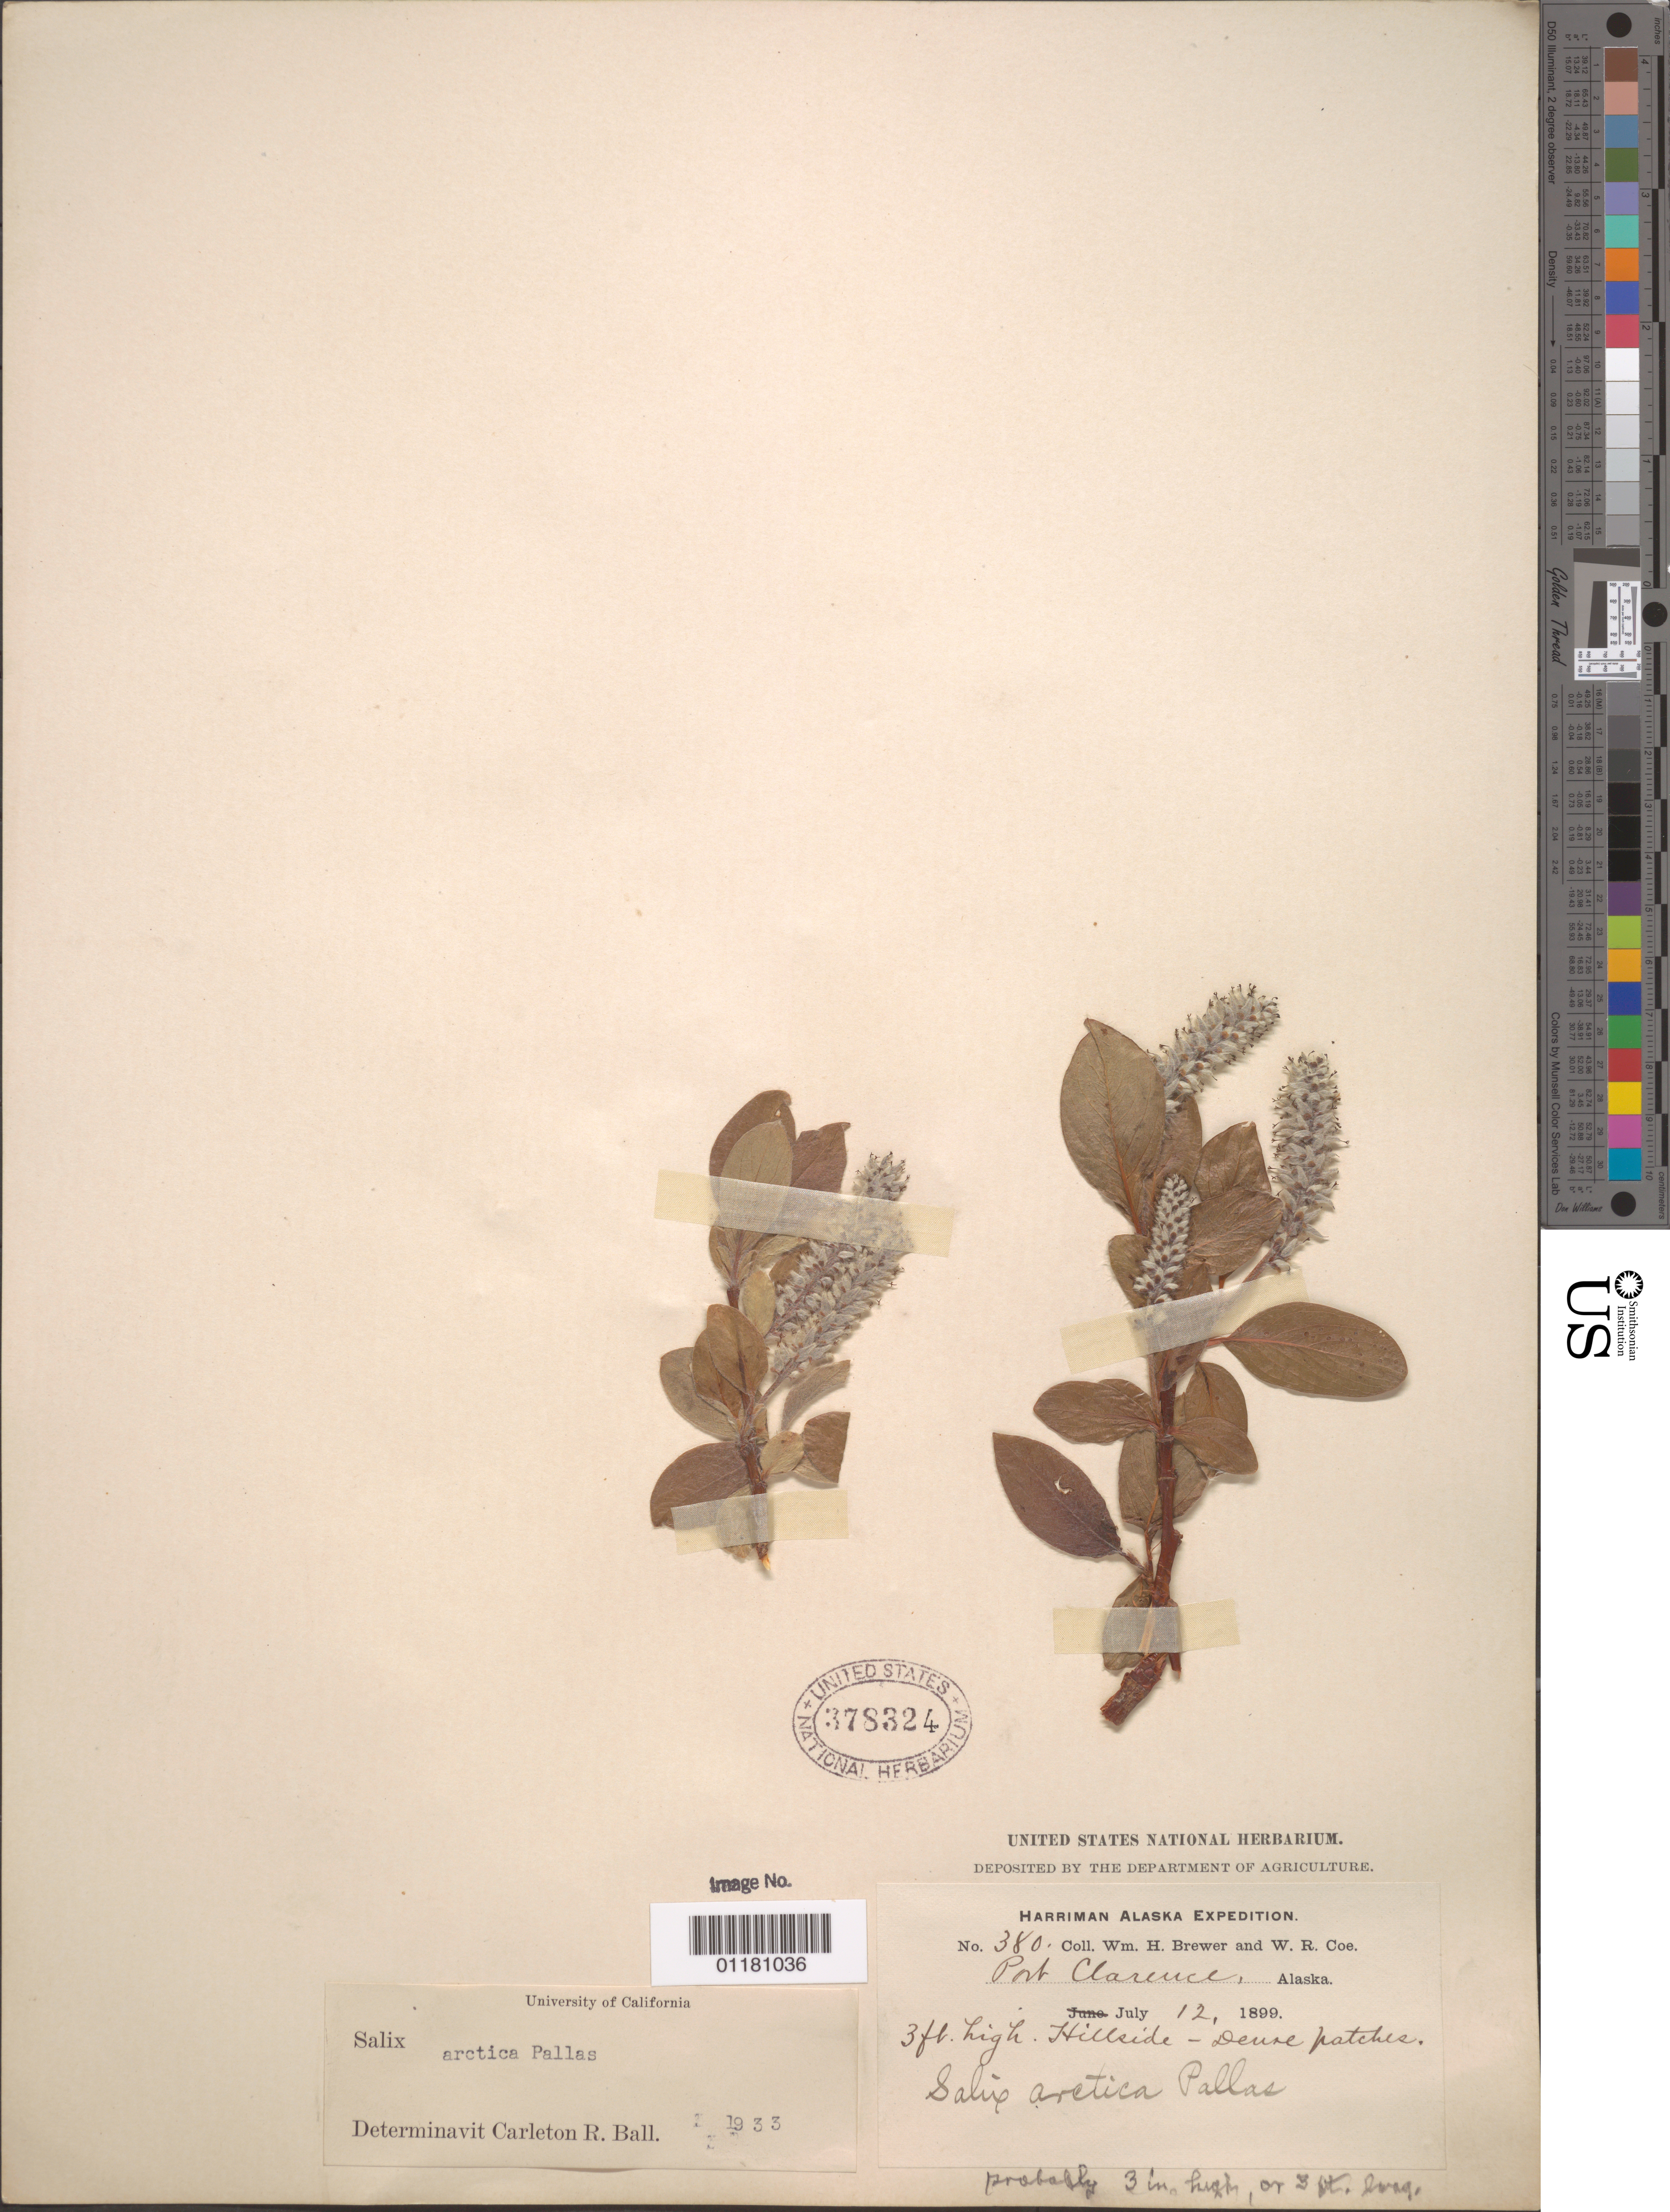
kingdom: Plantae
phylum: Tracheophyta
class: Magnoliopsida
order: Malpighiales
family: Salicaceae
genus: Salix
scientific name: Salix arctica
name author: Pall.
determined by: Ball, C. R.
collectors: W. H. Brewer & W. Coe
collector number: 380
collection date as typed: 12 Jul 1899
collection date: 1899-07-12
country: United States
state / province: Alaska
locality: Port Clarence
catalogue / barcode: US 378324